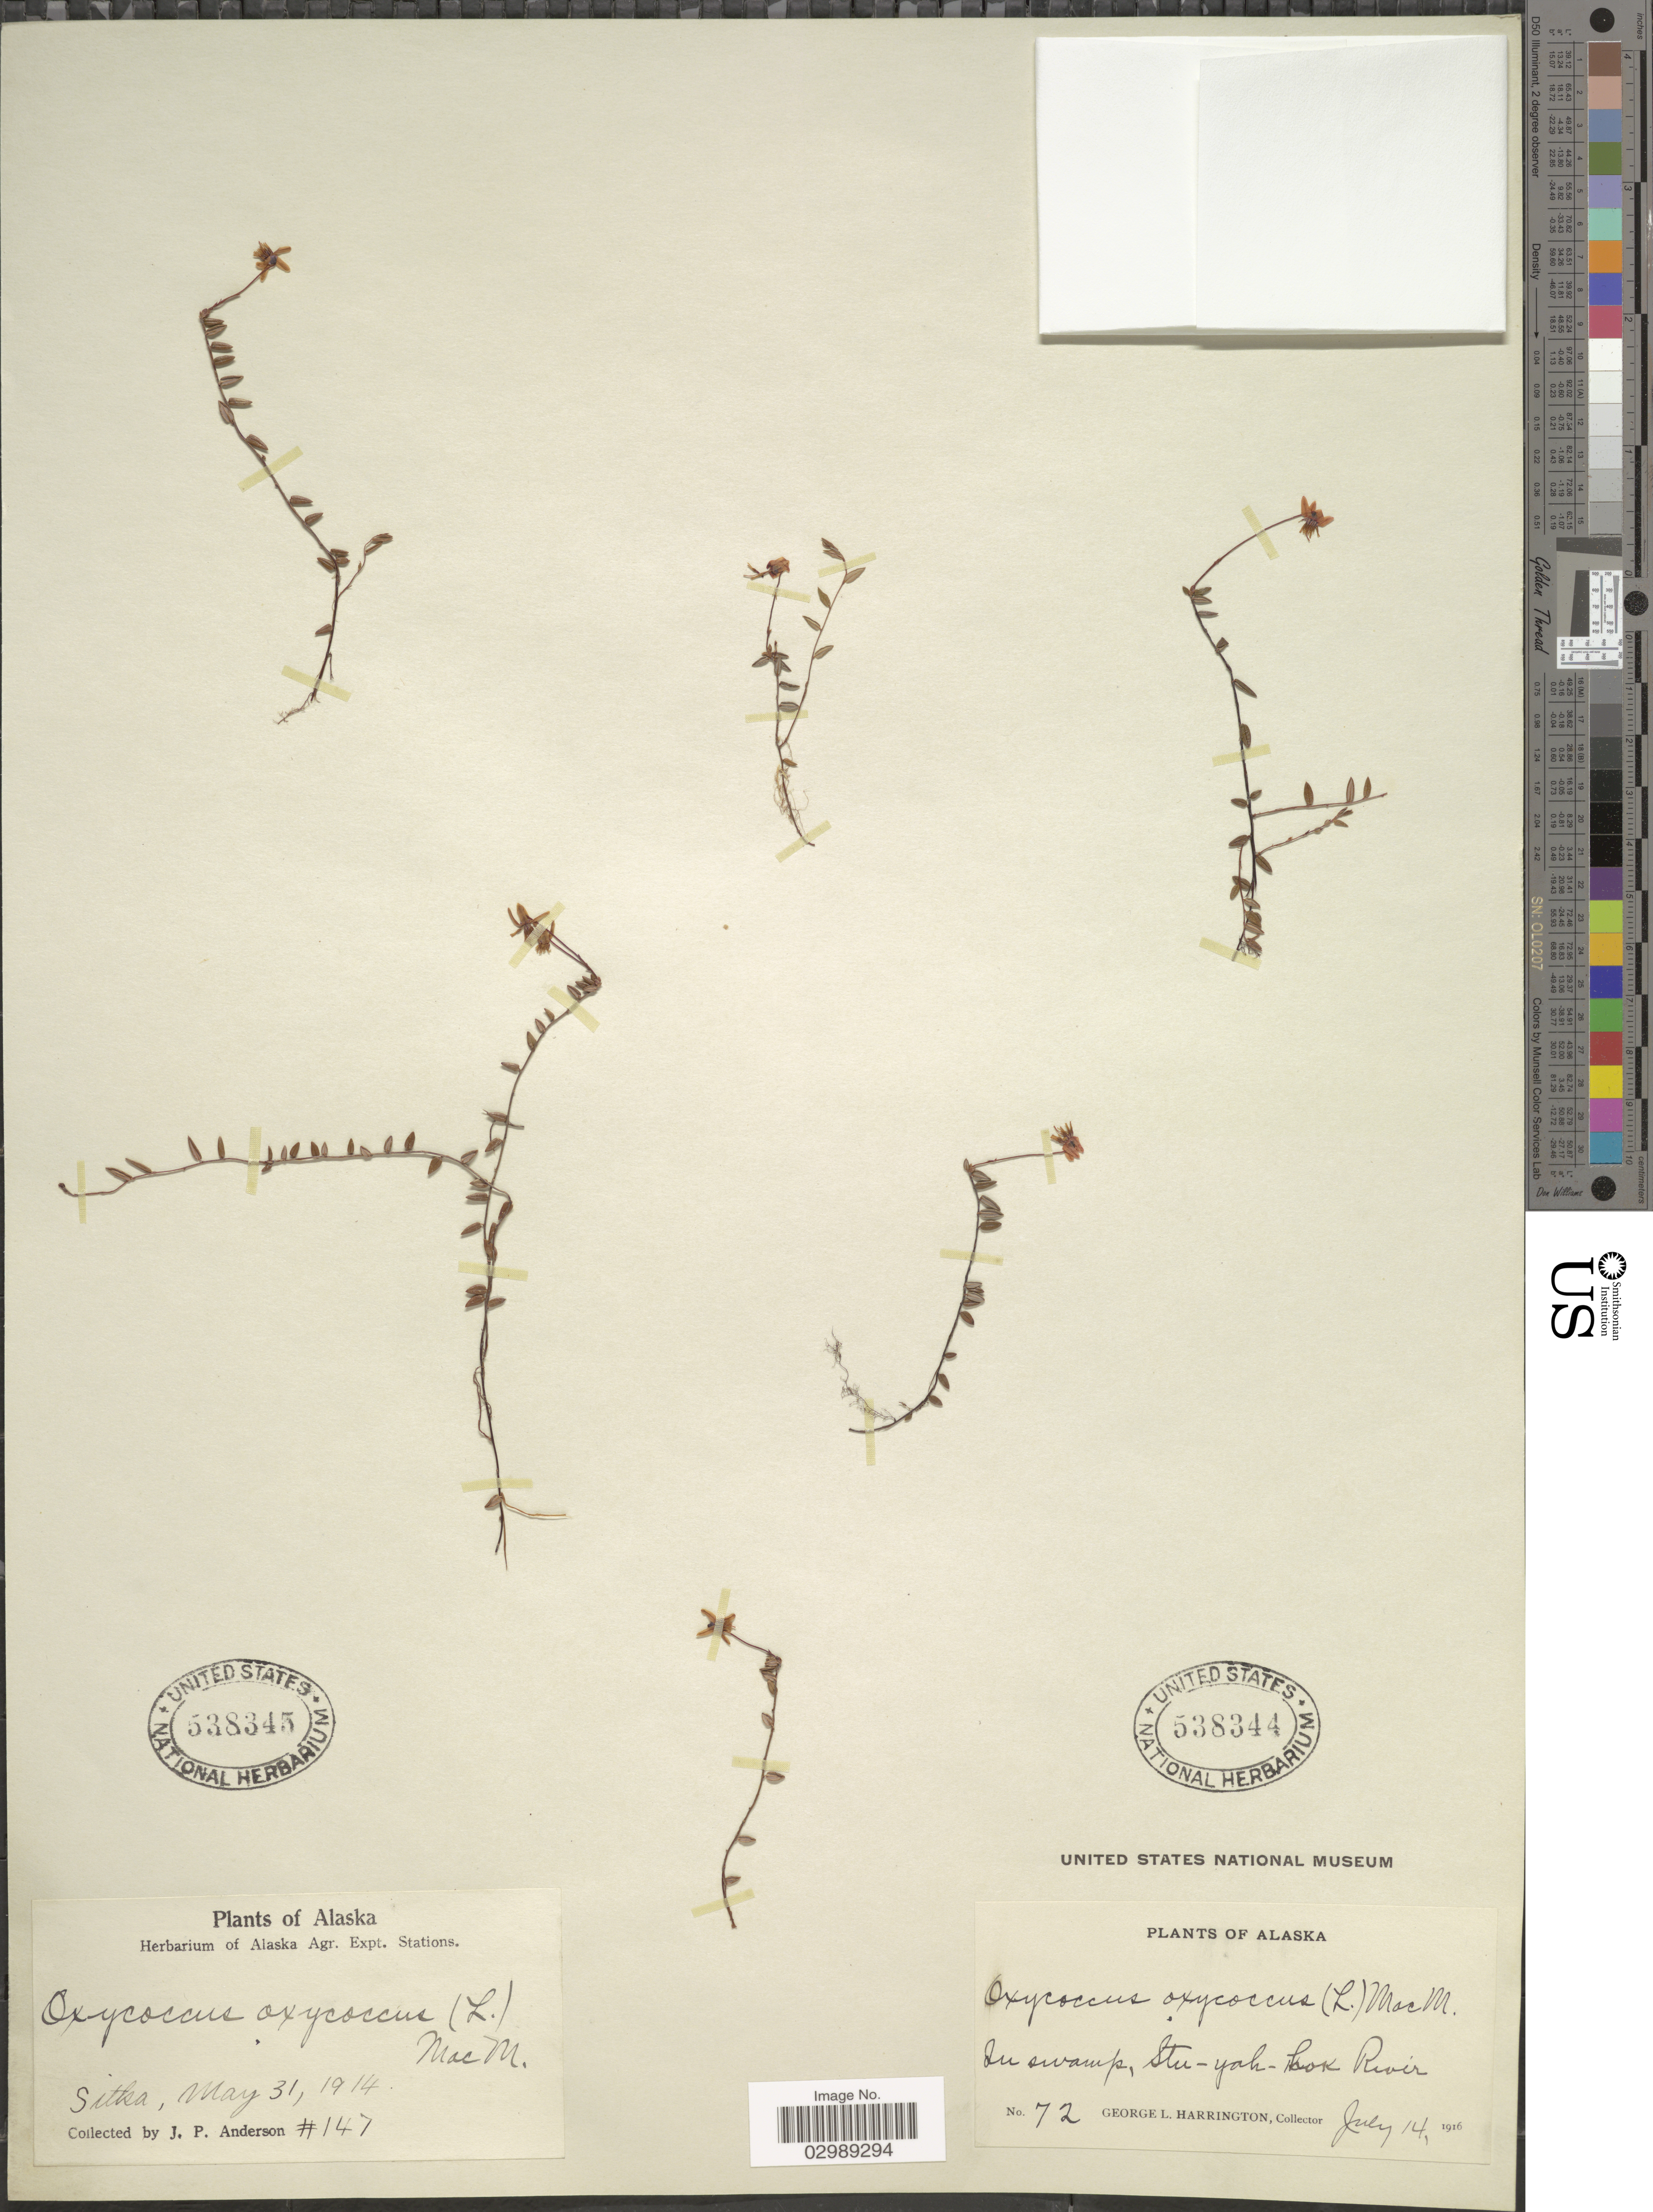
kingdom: Plantae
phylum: Tracheophyta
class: Magnoliopsida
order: Ericales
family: Ericaceae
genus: Vaccinium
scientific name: Vaccinium oxycoccos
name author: L.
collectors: J. P. Anderson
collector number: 147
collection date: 1914-05-31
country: United States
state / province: Alaska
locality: Sitka.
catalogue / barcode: US 538345